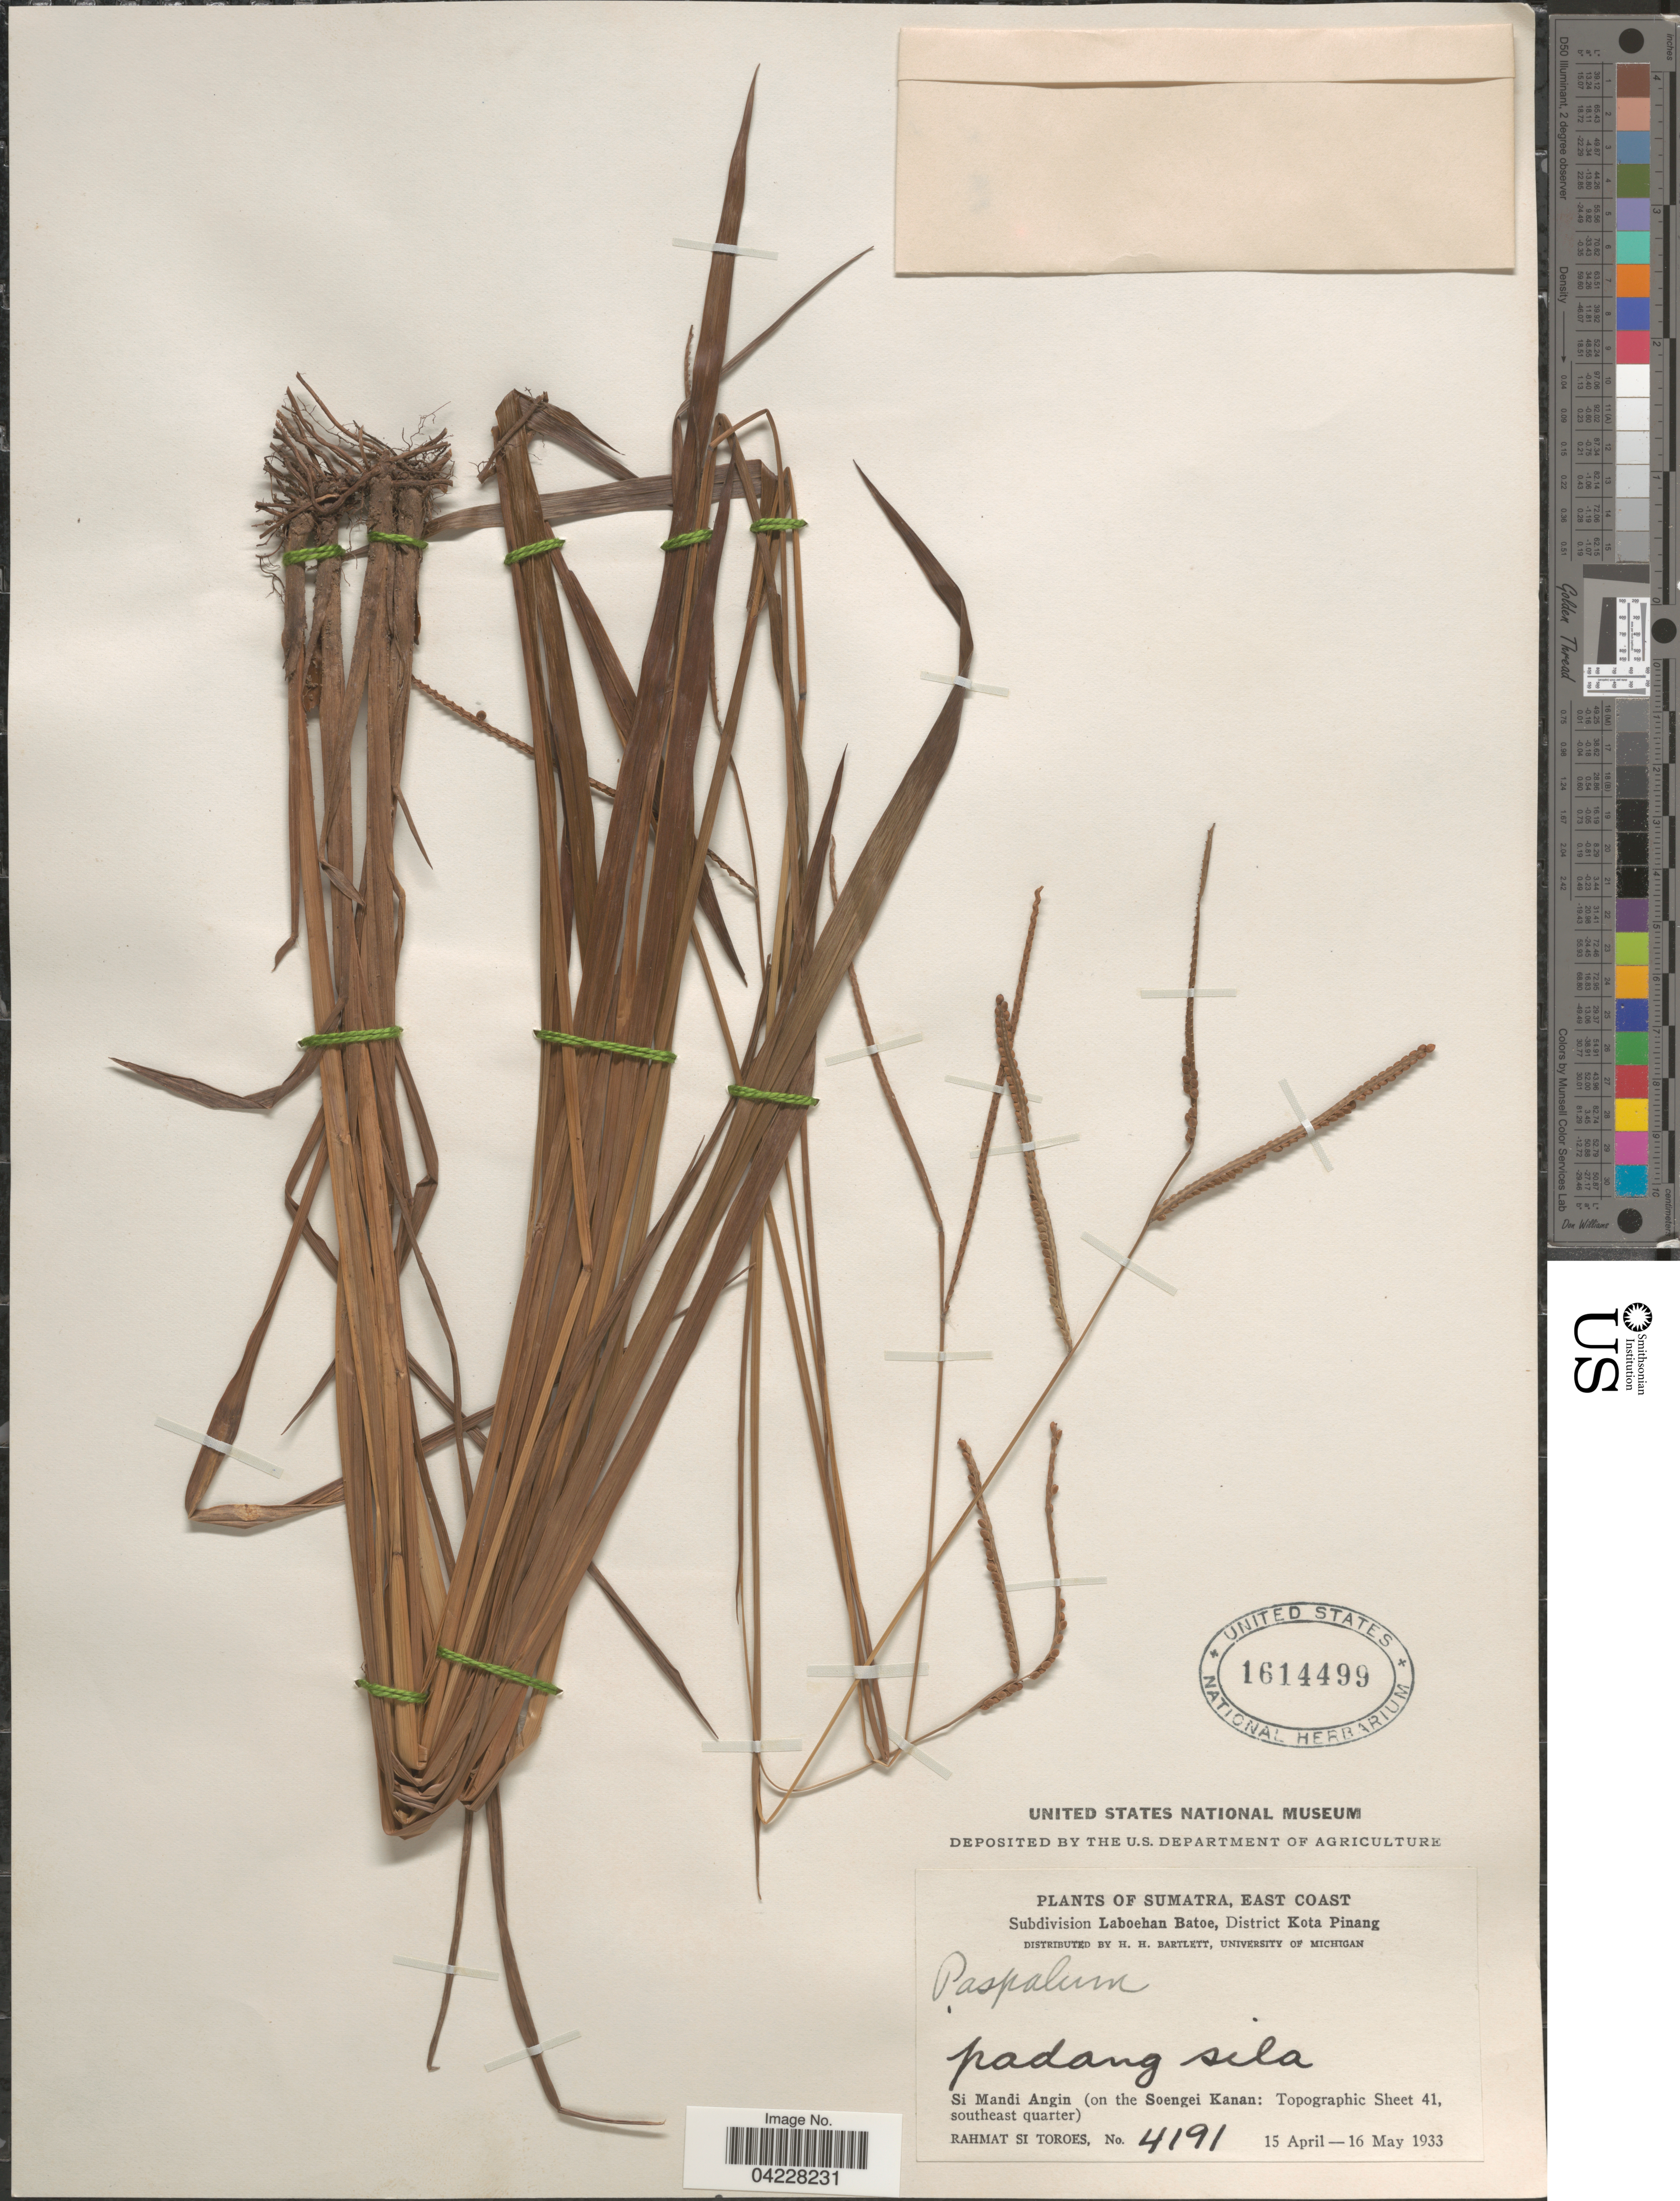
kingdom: Plantae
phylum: Tracheophyta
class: Liliopsida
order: Poales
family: Poaceae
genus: Paspalum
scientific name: Paspalum scrobiculatum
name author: L.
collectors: Rahmat Si Boeea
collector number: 4191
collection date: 1933-04-15/1933-05-16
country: Indonesia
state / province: Sumatra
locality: East Coast. Subdivision Laboehan Batoe, District Kota Pinang. Padang Sila. Si Mandi Angin (on the Soengei Kanan: Topographic Sheet 41, southeast quarter.)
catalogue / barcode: US 1614499